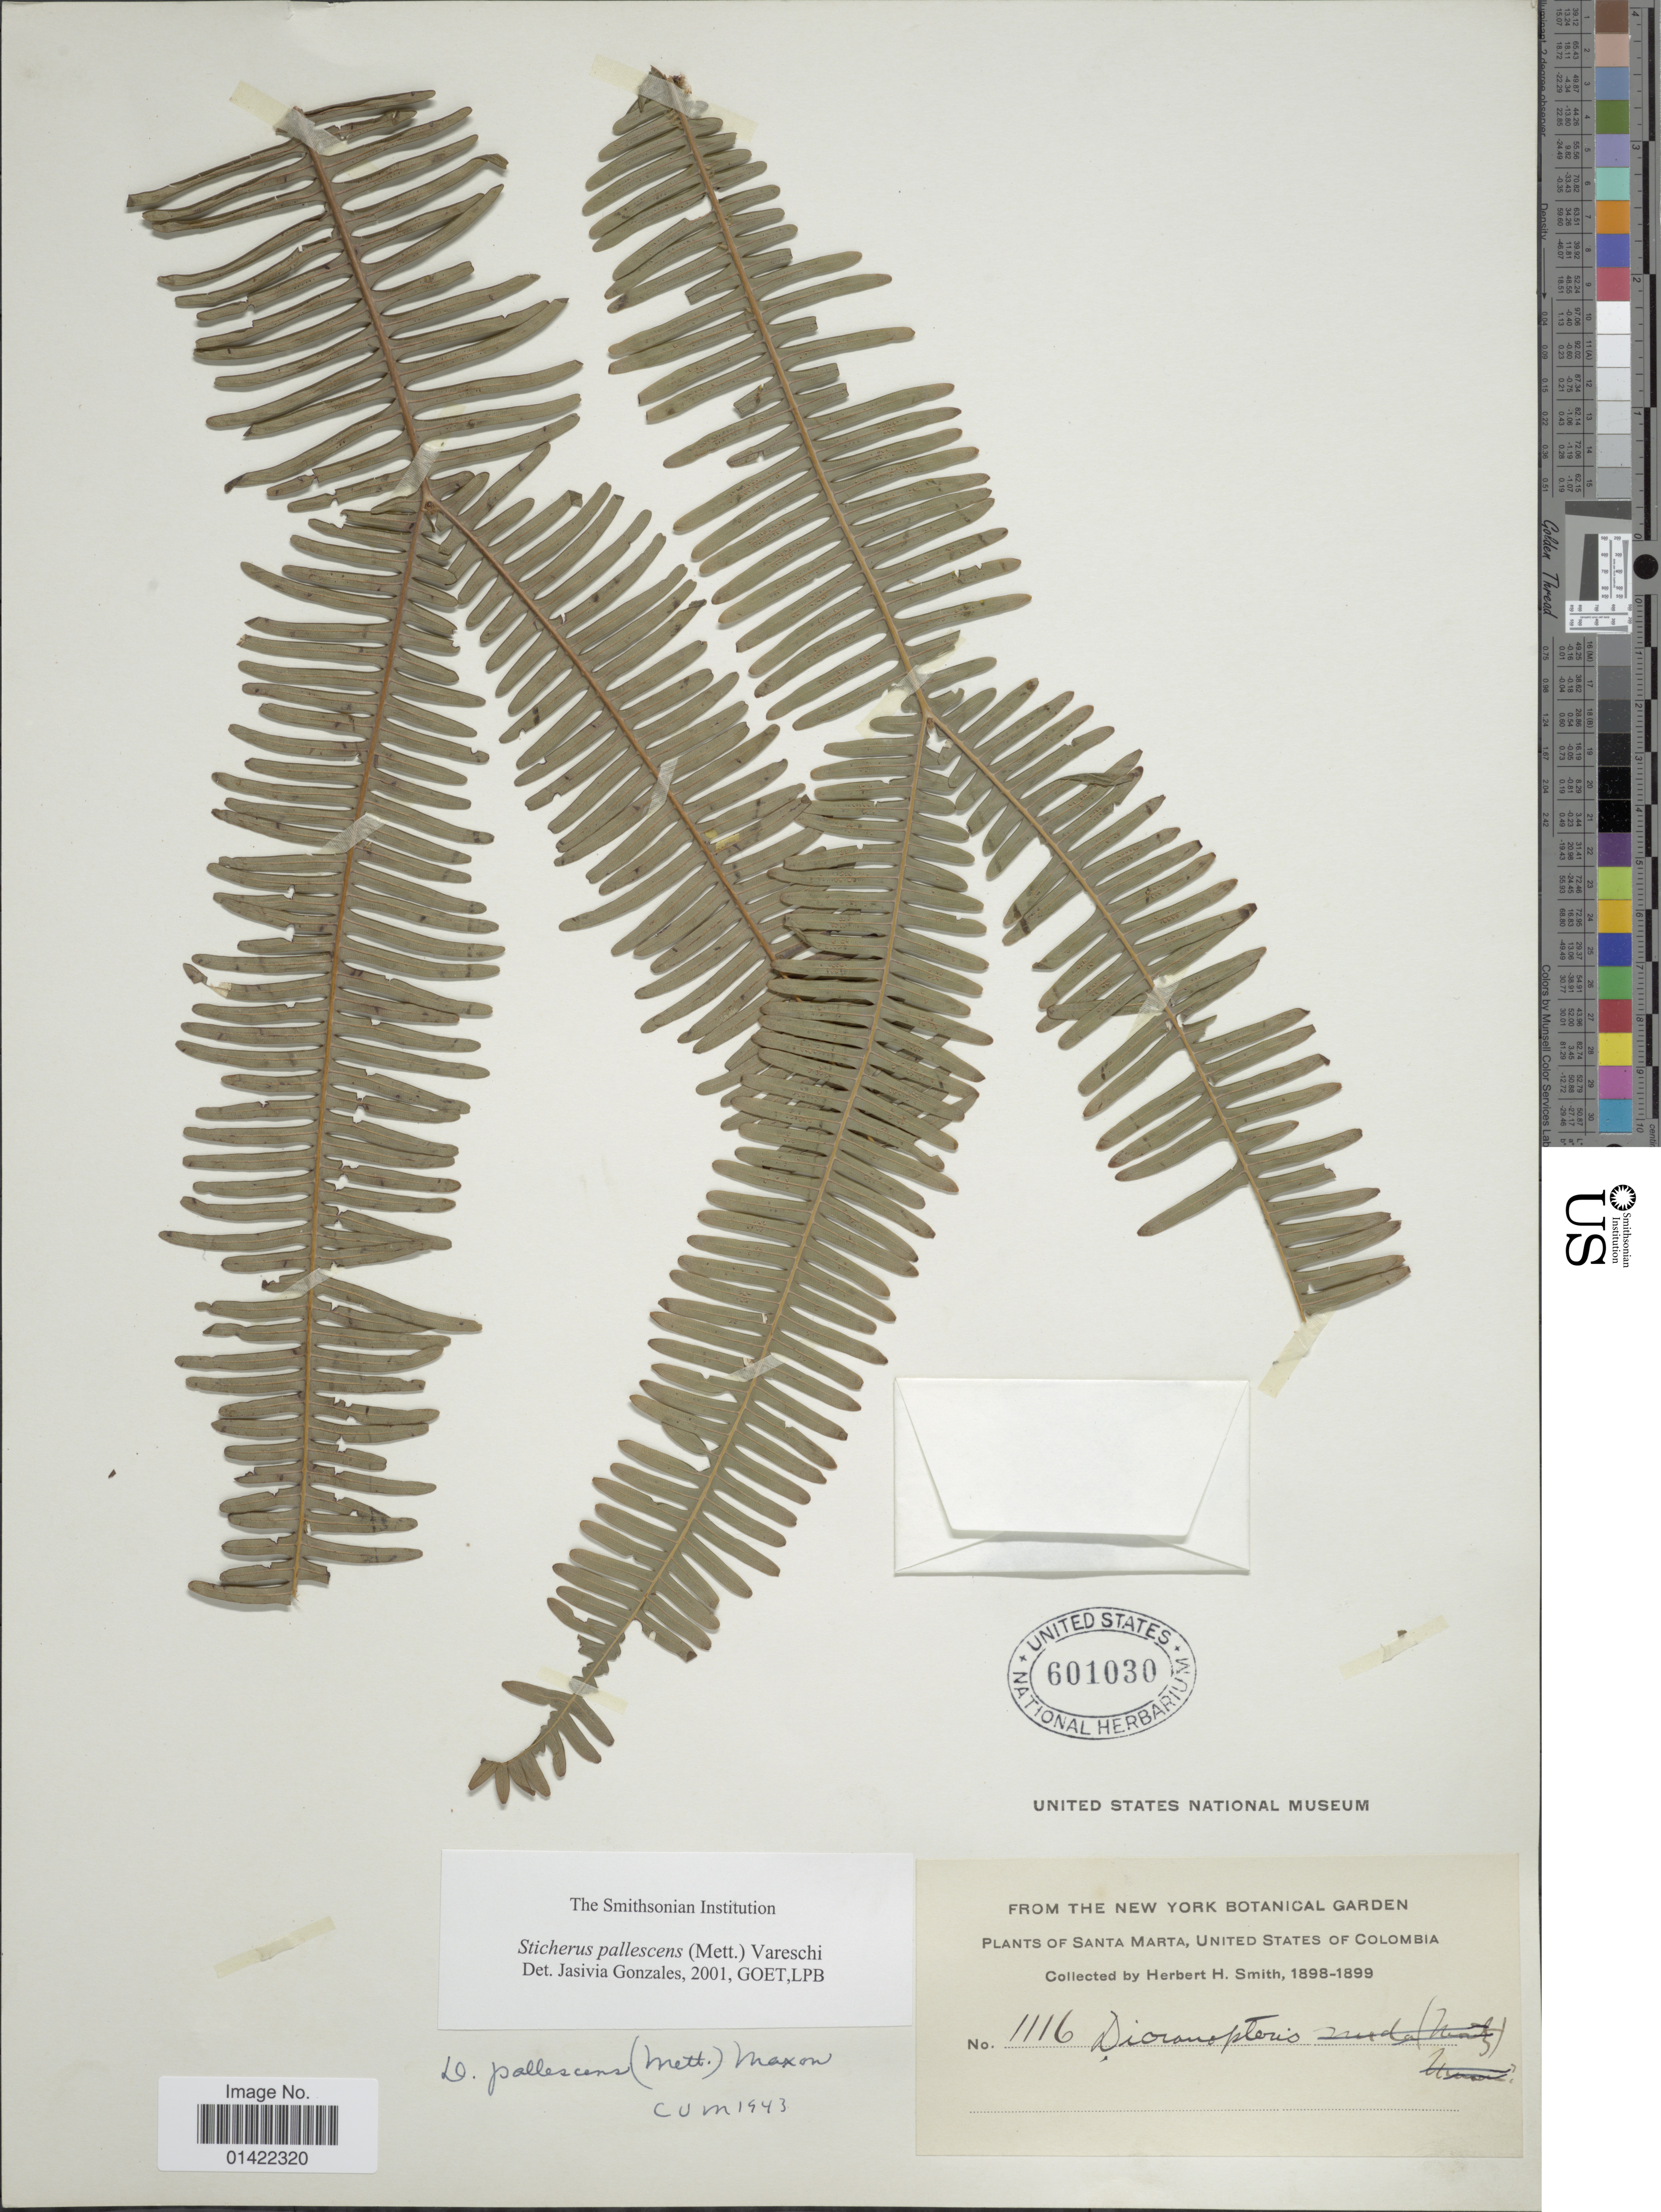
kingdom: Plantae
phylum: Tracheophyta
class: Polypodiopsida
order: Gleicheniales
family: Gleicheniaceae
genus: Sticherus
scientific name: Sticherus pallescens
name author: (Mett.) Vareschi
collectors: Herbert H. Smith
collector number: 1116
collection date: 1898/1899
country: Colombia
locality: Santa Marta, United States of Colombia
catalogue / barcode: US 601030